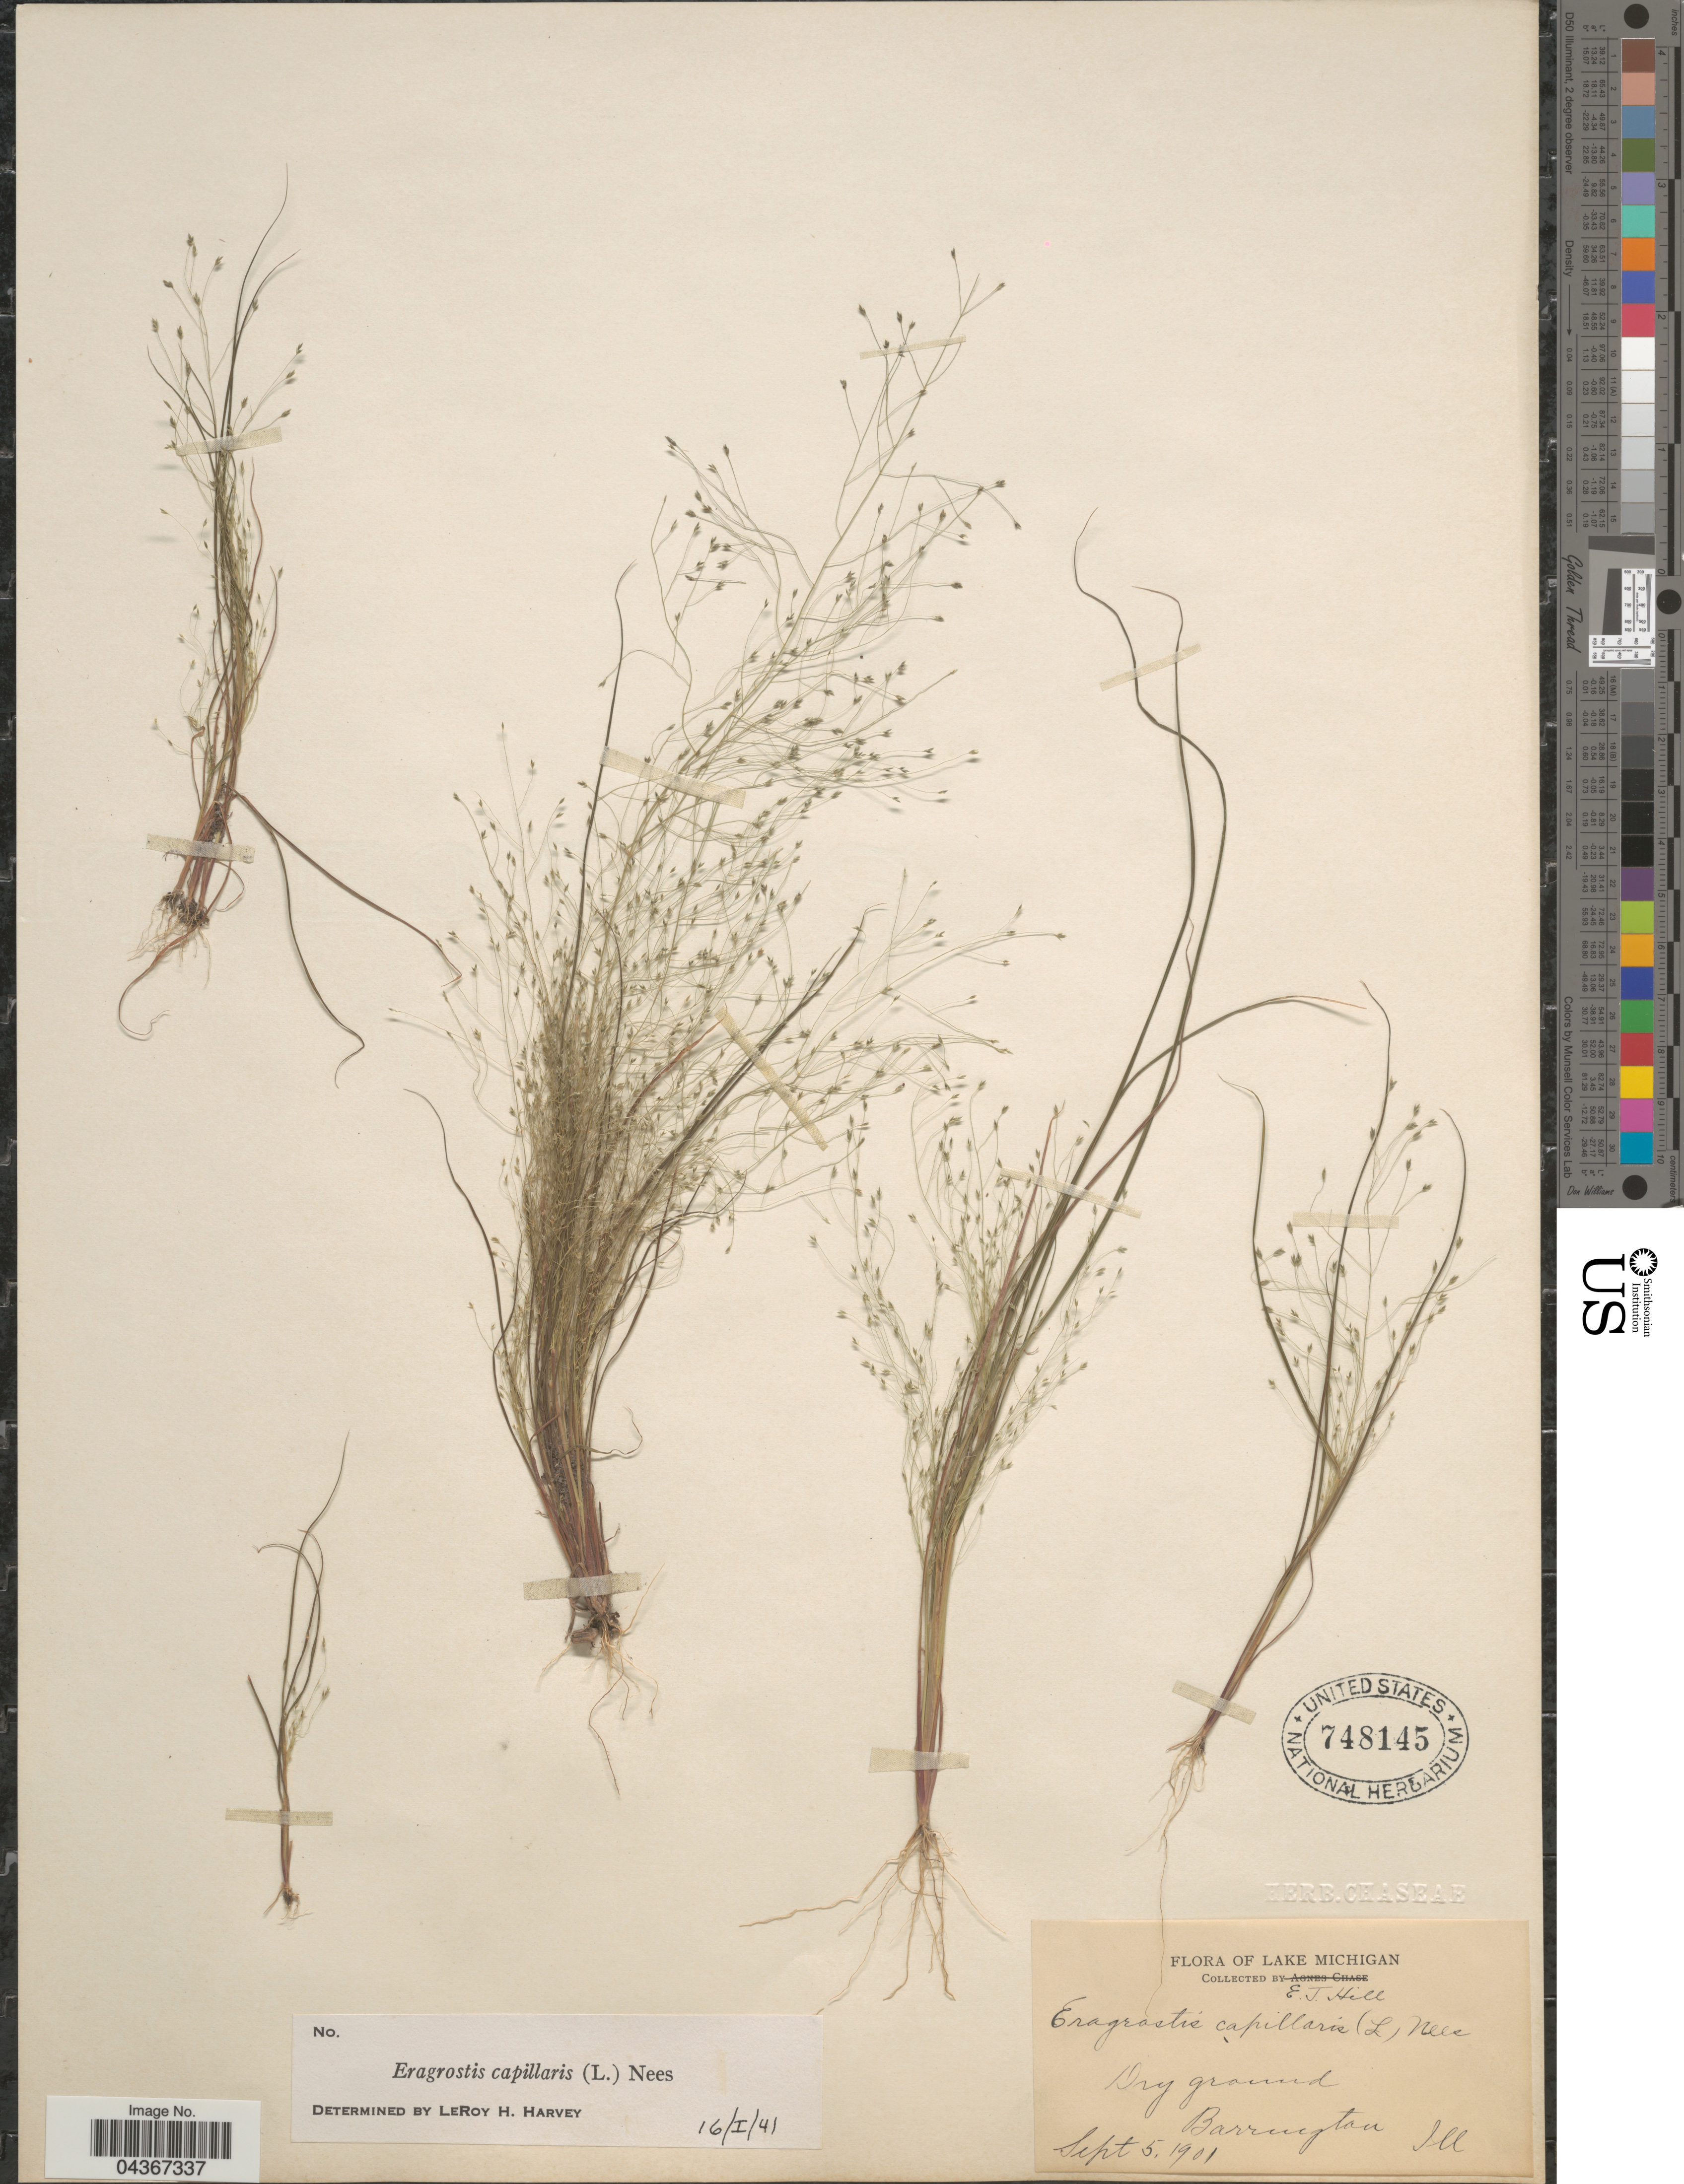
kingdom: Plantae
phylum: Tracheophyta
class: Liliopsida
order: Poales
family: Poaceae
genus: Eragrostis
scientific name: Eragrostis capillaris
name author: (L.) Nees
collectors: E. J. Hill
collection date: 1901-09-05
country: United States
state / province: Illinois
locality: Lake Michigan. Dry ground. Barrington.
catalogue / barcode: US 748145